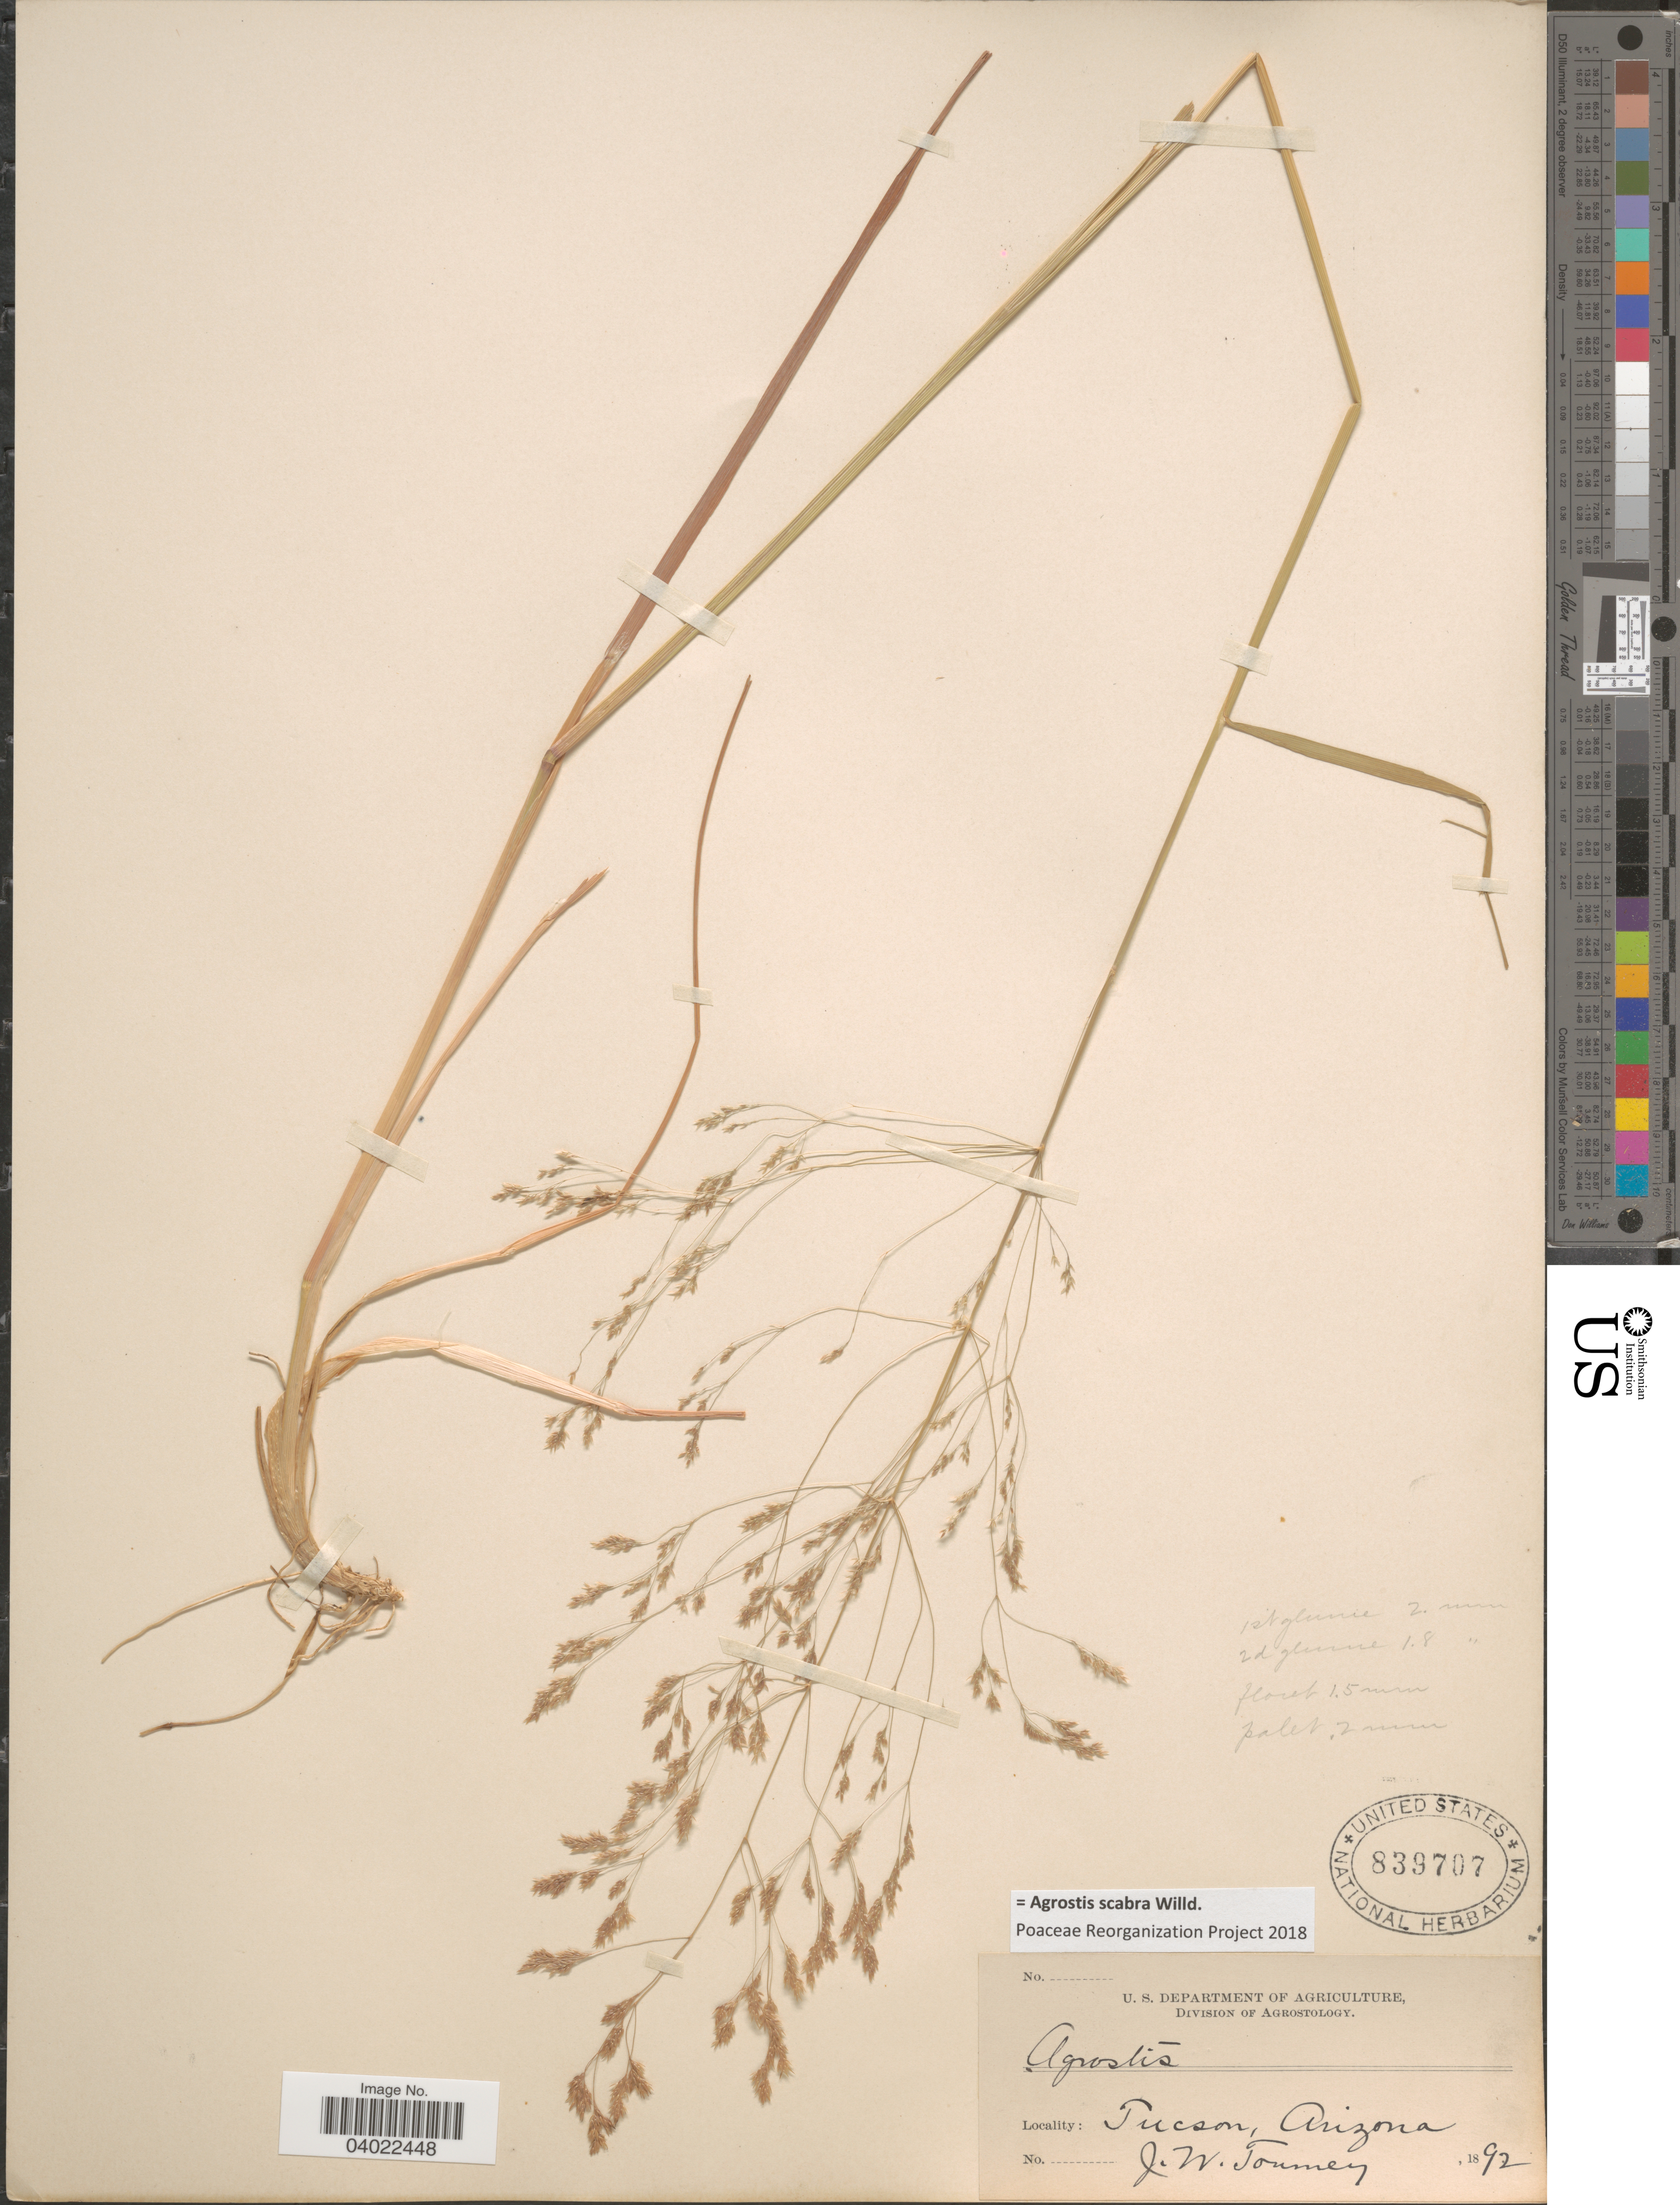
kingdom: Plantae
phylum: Tracheophyta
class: Liliopsida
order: Poales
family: Poaceae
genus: Agrostis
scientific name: Agrostis scabra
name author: Willd.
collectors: J. W. Toumey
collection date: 1892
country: United States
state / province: Arizona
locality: Tucson.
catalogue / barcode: US 839707